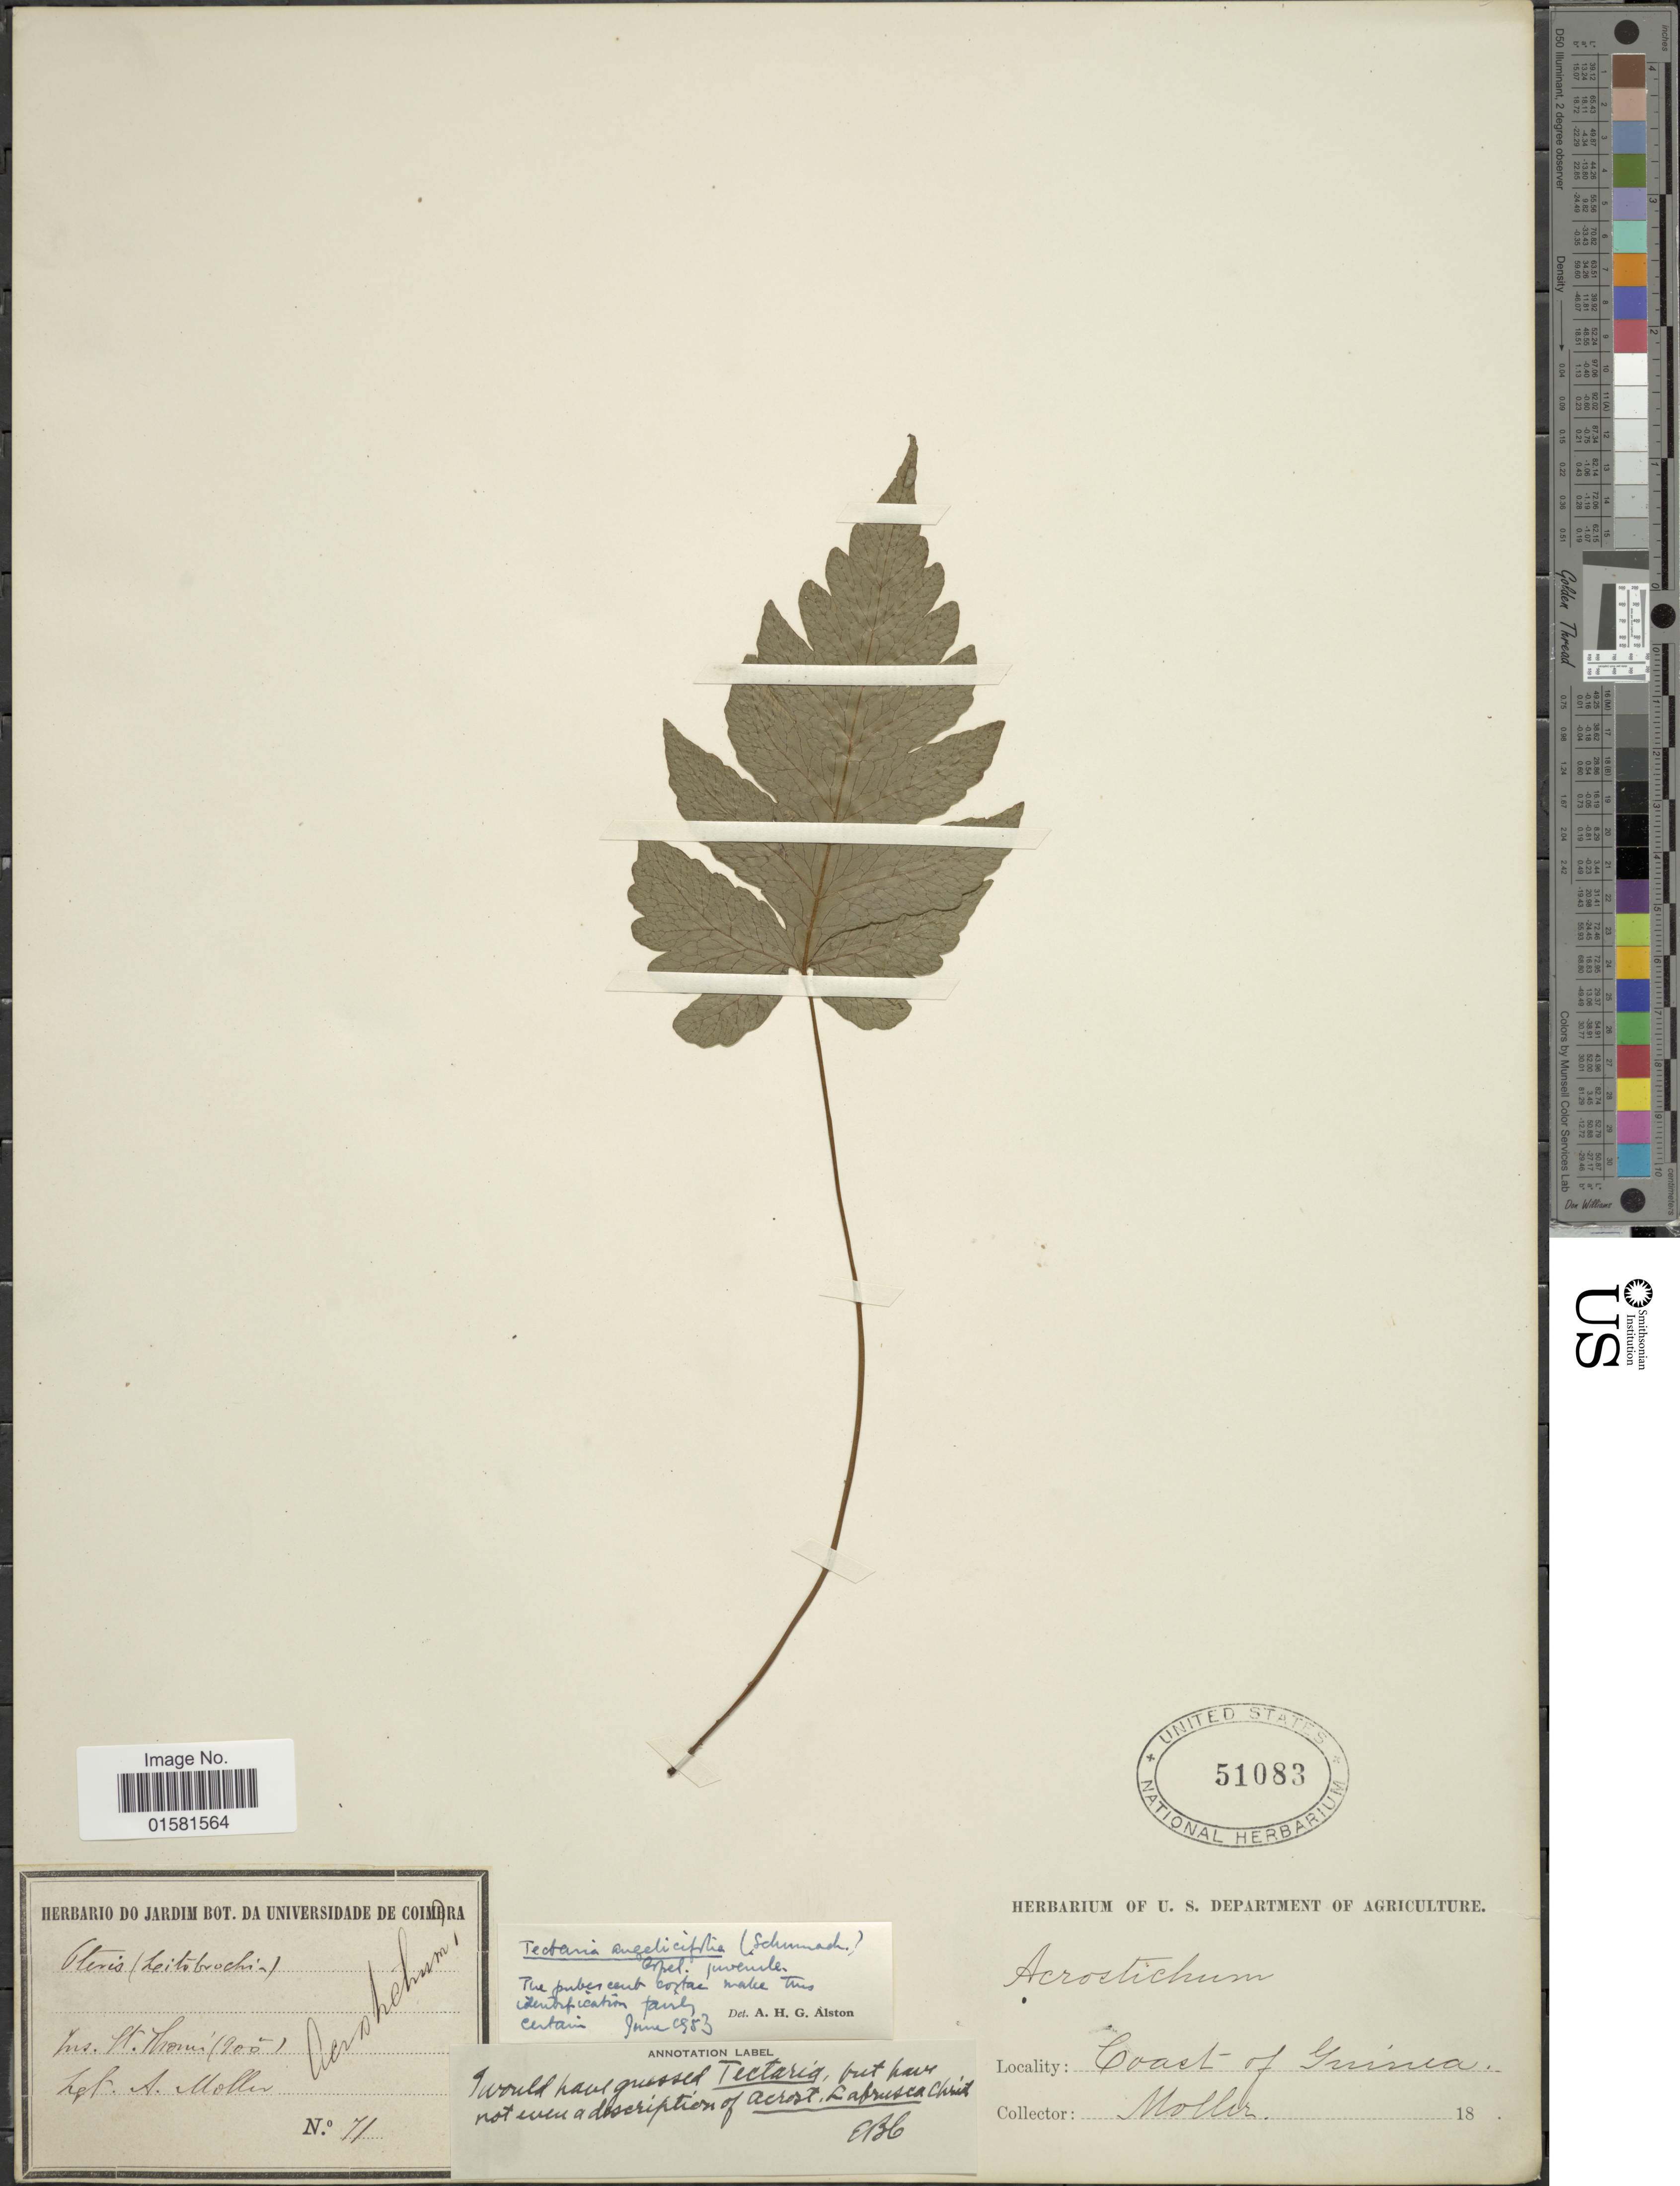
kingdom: Plantae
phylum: Tracheophyta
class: Polypodiopsida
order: Polypodiales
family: Tectariaceae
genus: Tectaria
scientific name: Tectaria angelicifolia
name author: (Schum.) Copel.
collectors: A. Moller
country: Guinea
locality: Ins. St. Thoma, Coast of Guinea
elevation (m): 900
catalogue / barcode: US 51083